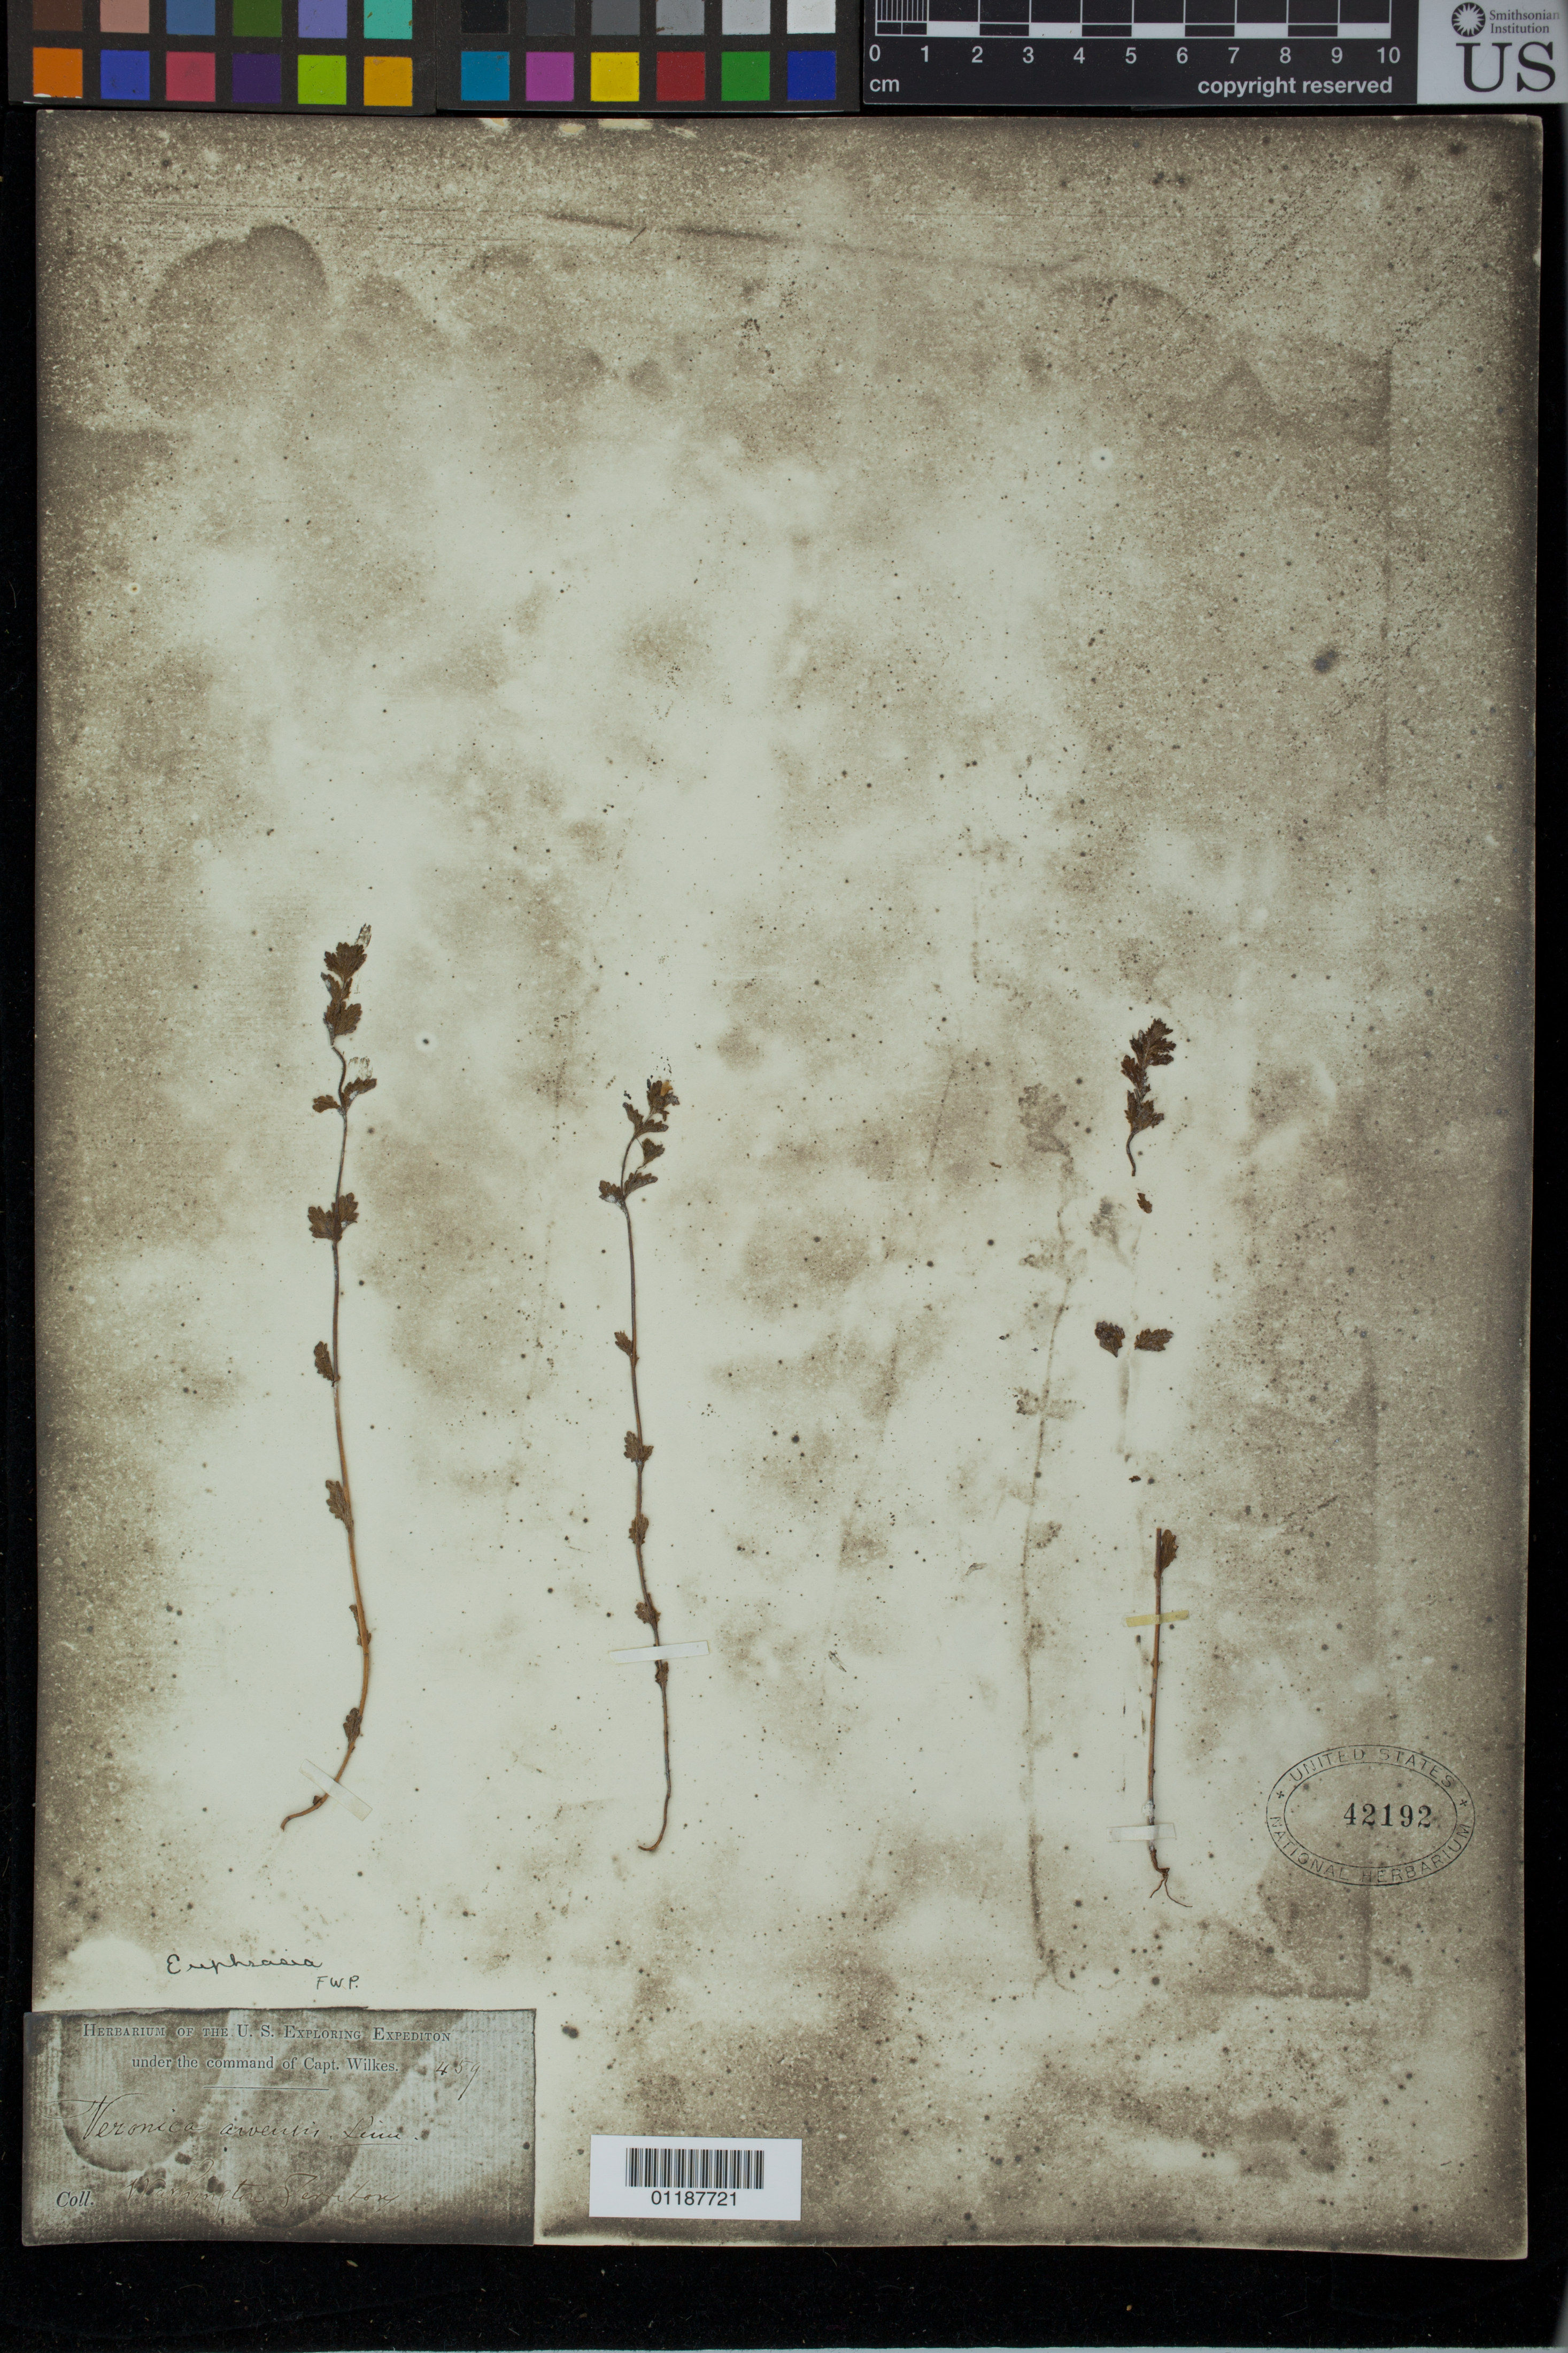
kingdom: Plantae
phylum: Tracheophyta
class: Magnoliopsida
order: Lamiales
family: Orobanchaceae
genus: Euphrasia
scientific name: Euphrasia sp.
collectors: Wilkes Explor. Exped.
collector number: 459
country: United States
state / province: Washington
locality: Washington Terr.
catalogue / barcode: US 42192